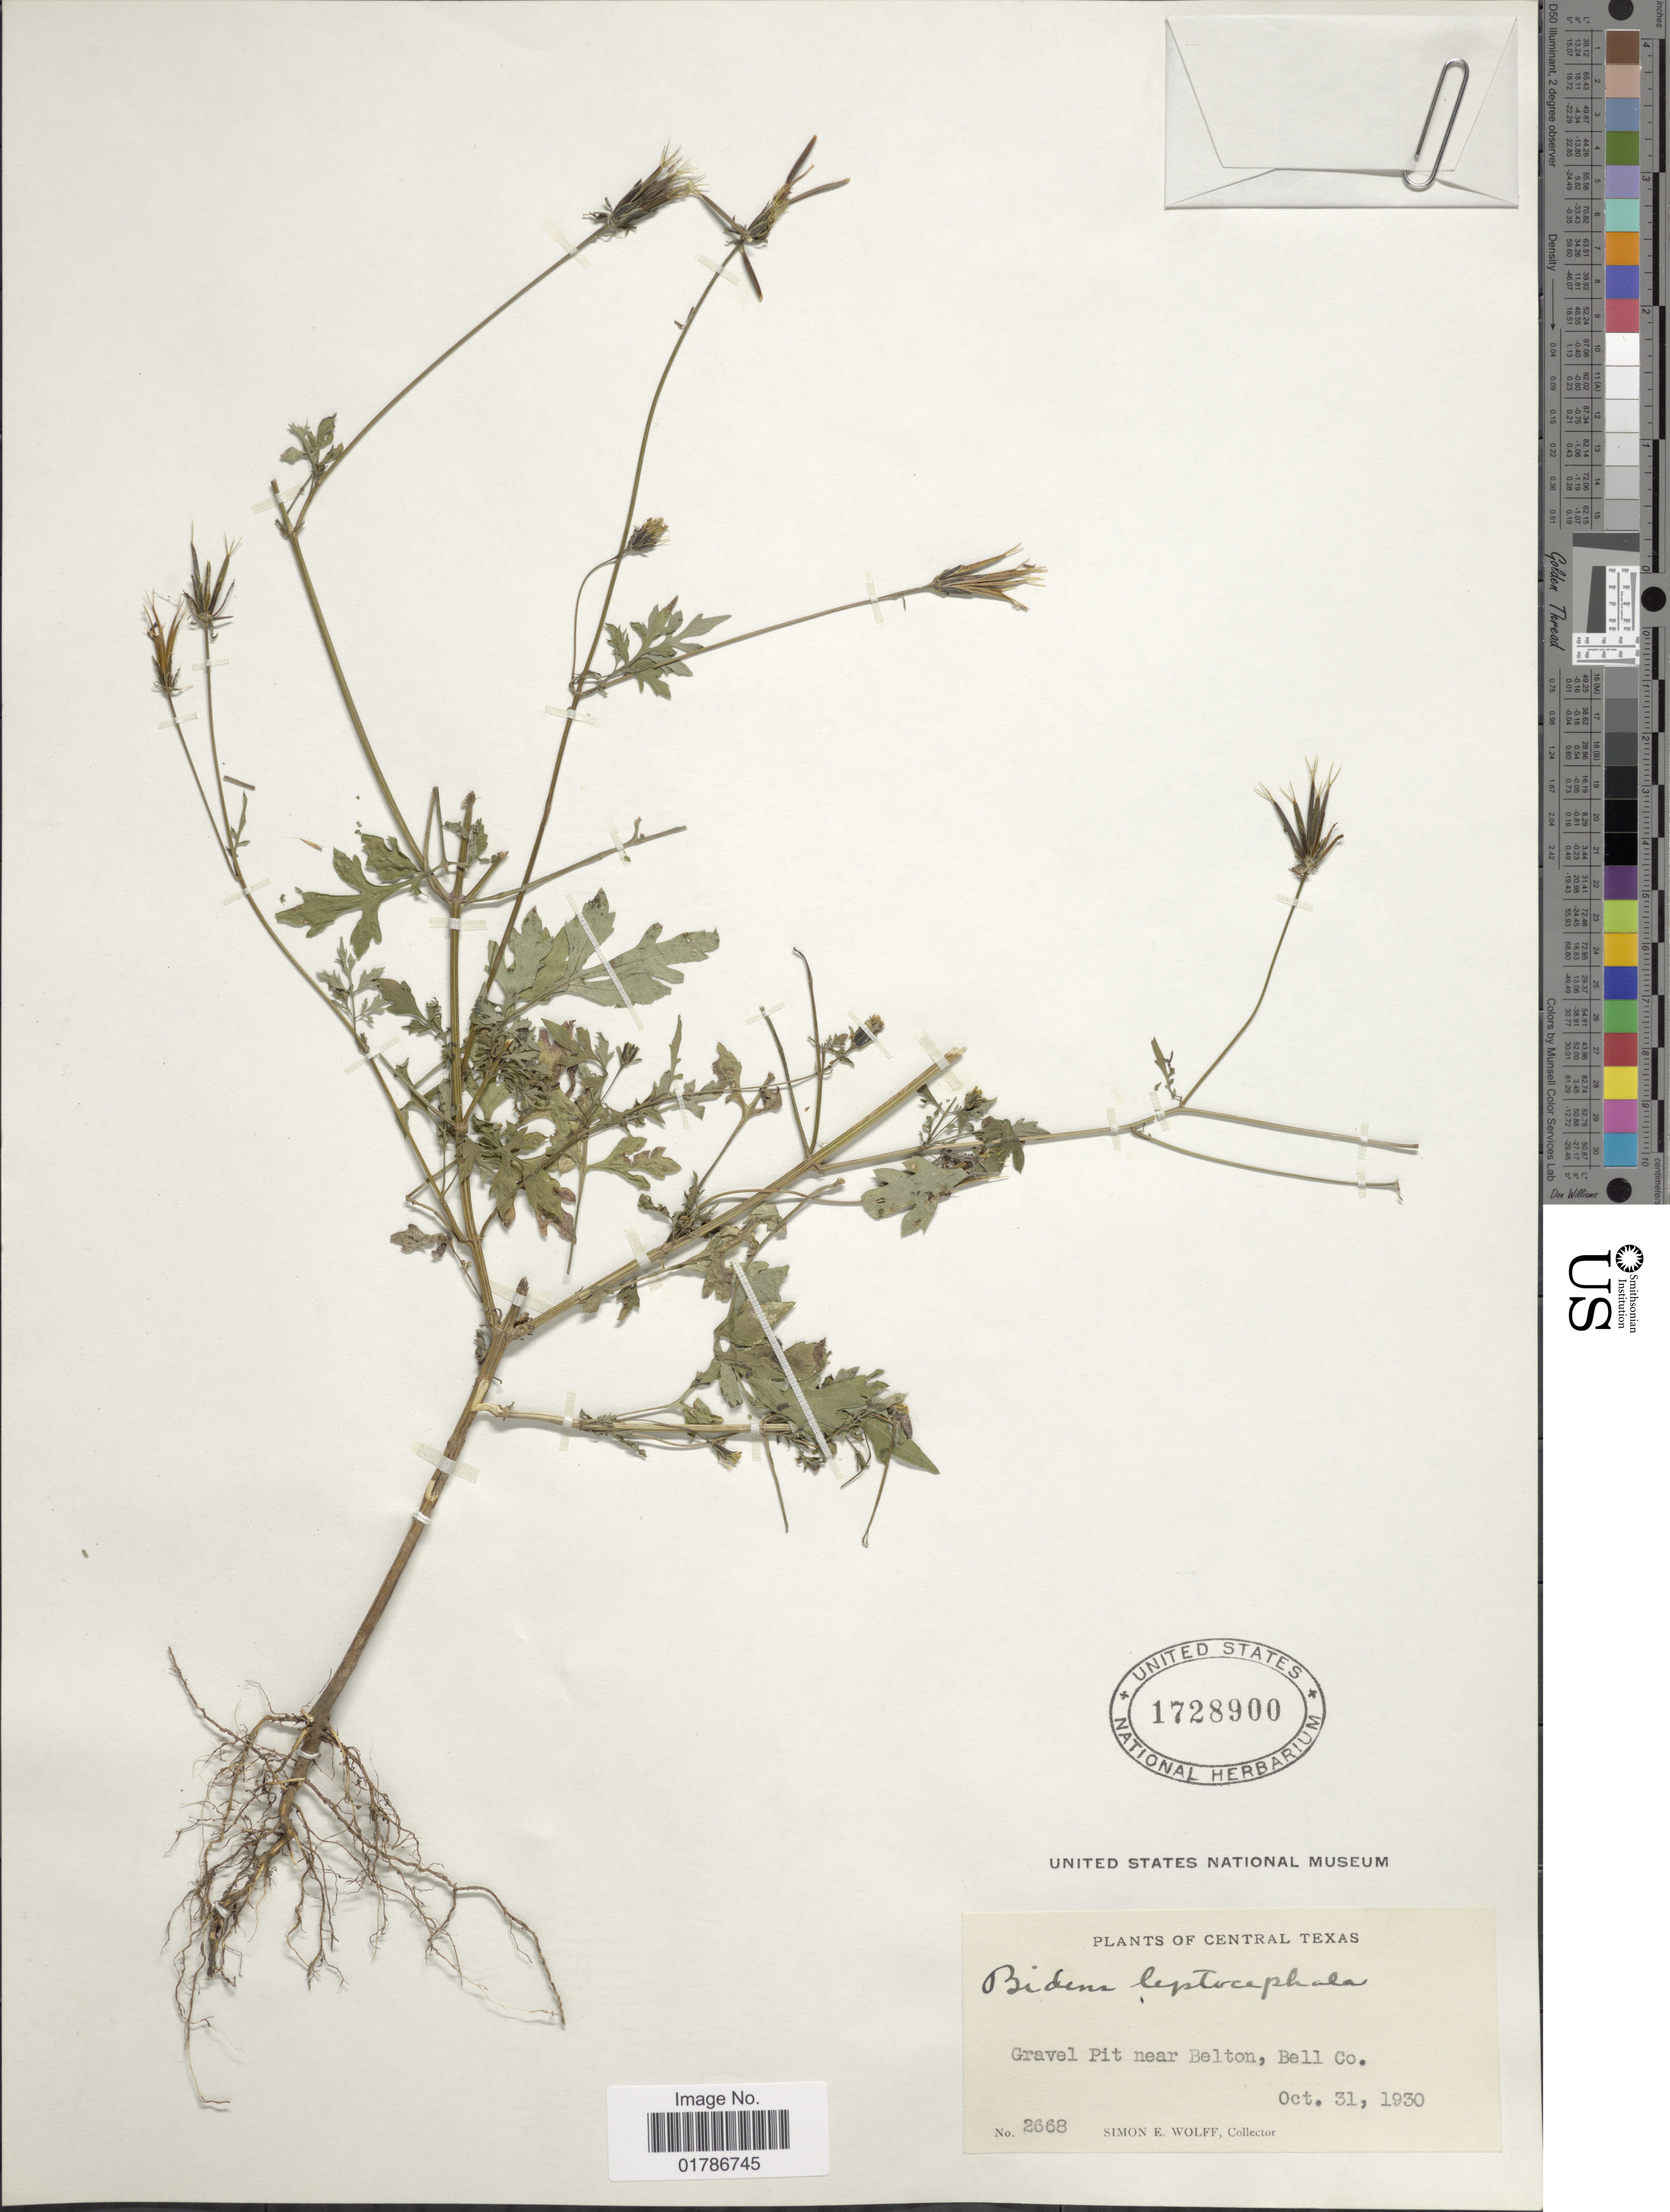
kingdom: Plantae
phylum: Tracheophyta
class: Magnoliopsida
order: Asterales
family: Asteraceae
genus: Bidens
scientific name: Bidens leptocephala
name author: Sherff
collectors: S. E. Wolff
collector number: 2668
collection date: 1930-10-31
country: United States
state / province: Texas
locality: Central Texas, Gravel Pit near Belton, Bell Co.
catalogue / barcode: US 1728900